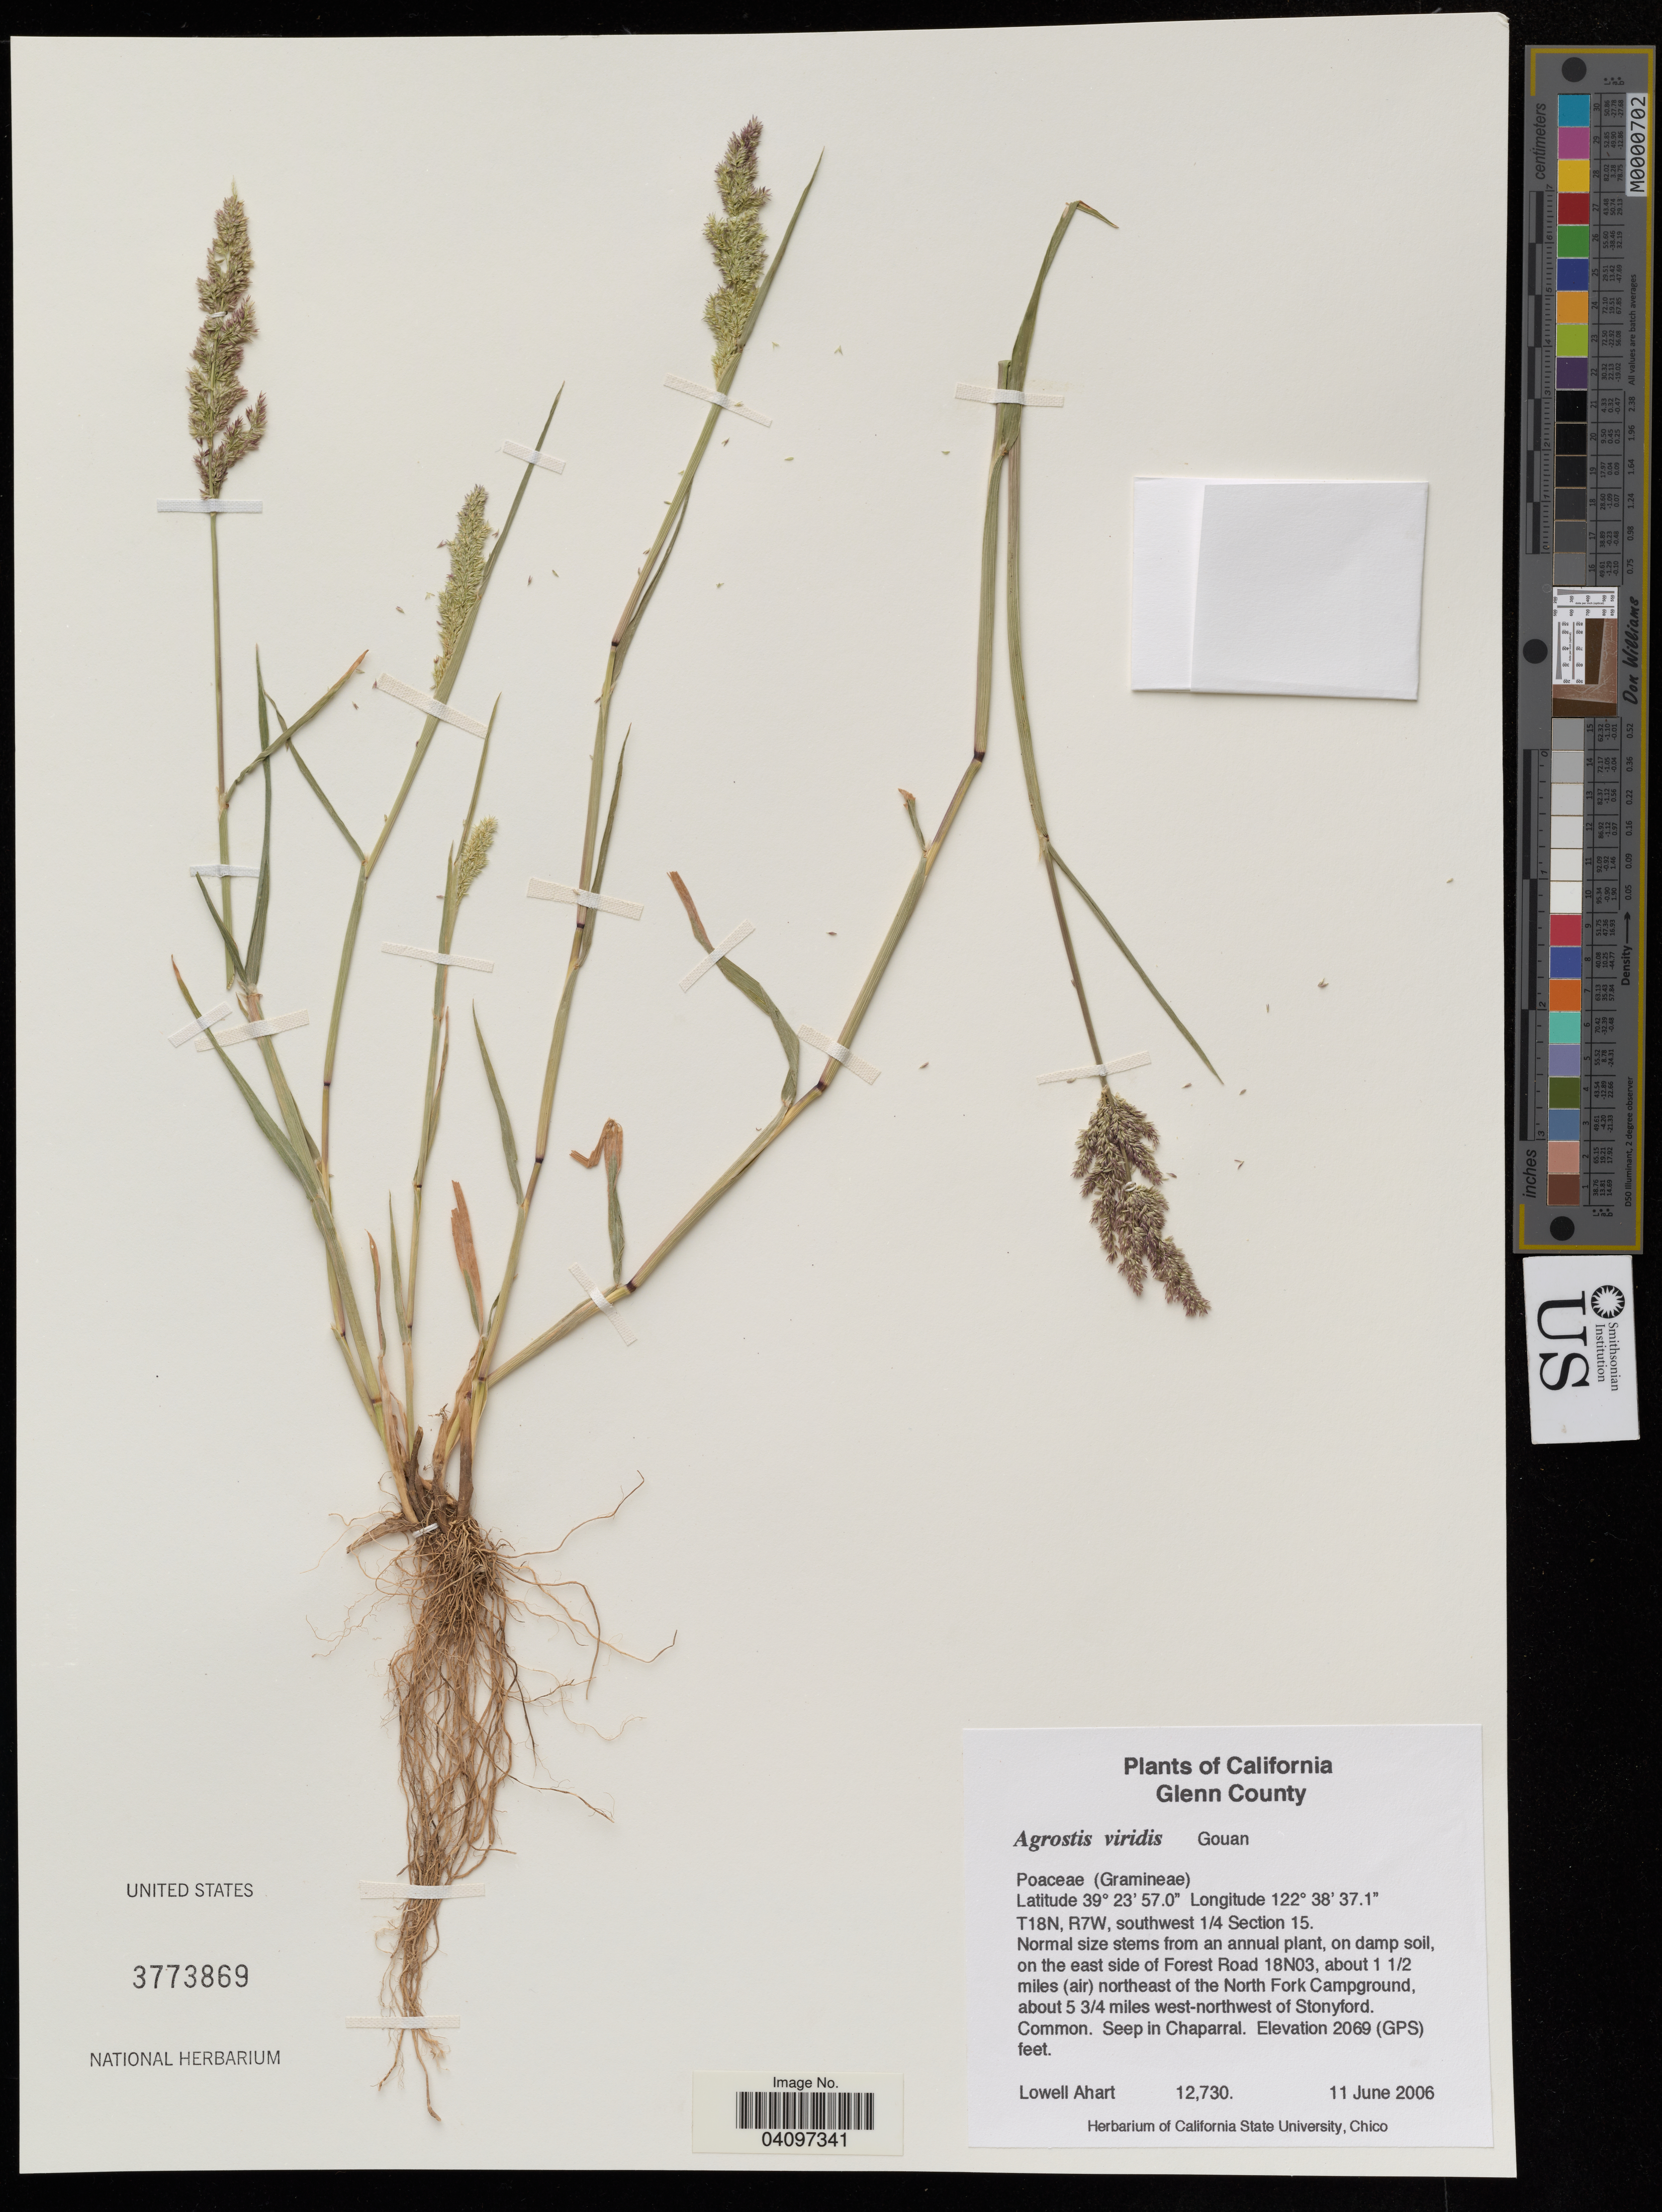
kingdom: Plantae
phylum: Tracheophyta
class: Liliopsida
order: Poales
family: Poaceae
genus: Agrostis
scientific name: Agrostis viridis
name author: Gouan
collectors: L. Ahart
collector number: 12,730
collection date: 2006-06-11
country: United States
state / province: California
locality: California. Glenn County. On the east side of Forest Road 18N03, about 1 1/2 miles (air) northeast of the North Fork Campground, about 5 3/4 miles west-northwest of Stonyford.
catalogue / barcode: US 3773869